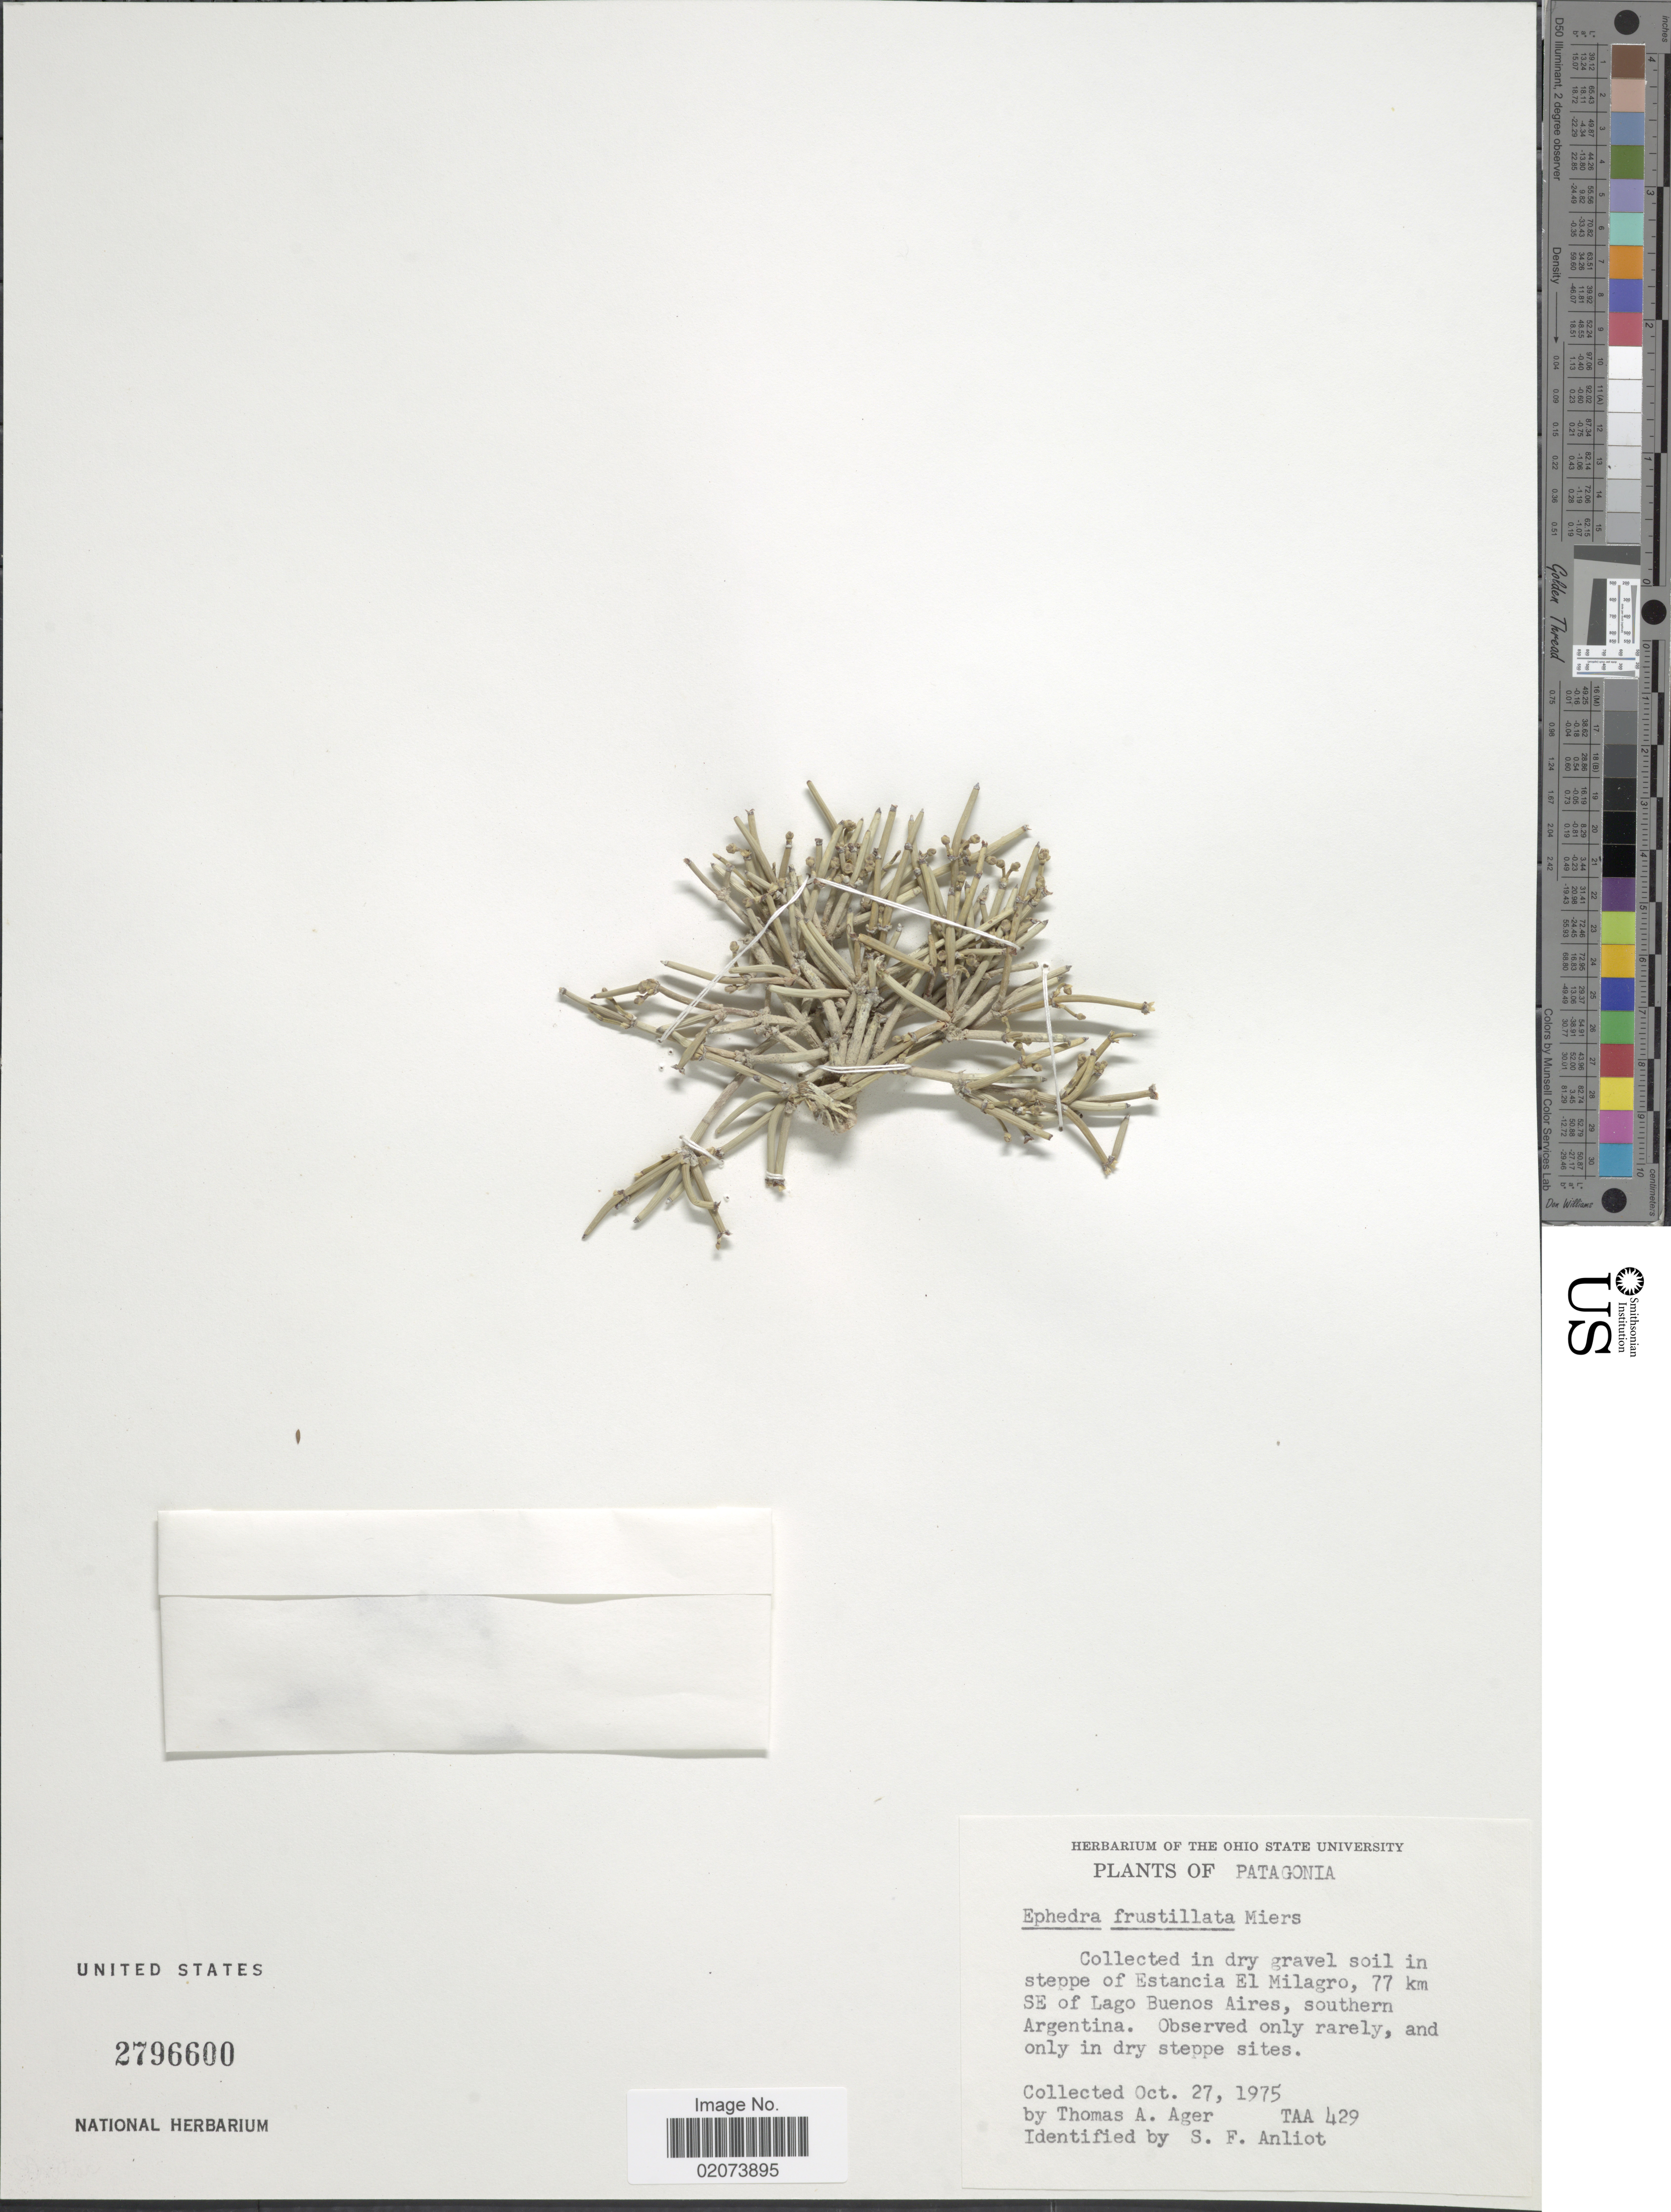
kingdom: Plantae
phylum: Tracheophyta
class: Gnetopsida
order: Ephedrales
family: Ephedraceae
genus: Ephedra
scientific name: Ephedra frustillata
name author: Miers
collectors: T. A. Ager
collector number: TAA 429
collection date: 1975-10-27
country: Argentina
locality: Patagonia, in steppe of Lago Buenos El Milagro, 77 km SE of Lago Buenos Aires, southern Argentina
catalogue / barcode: US 2796600